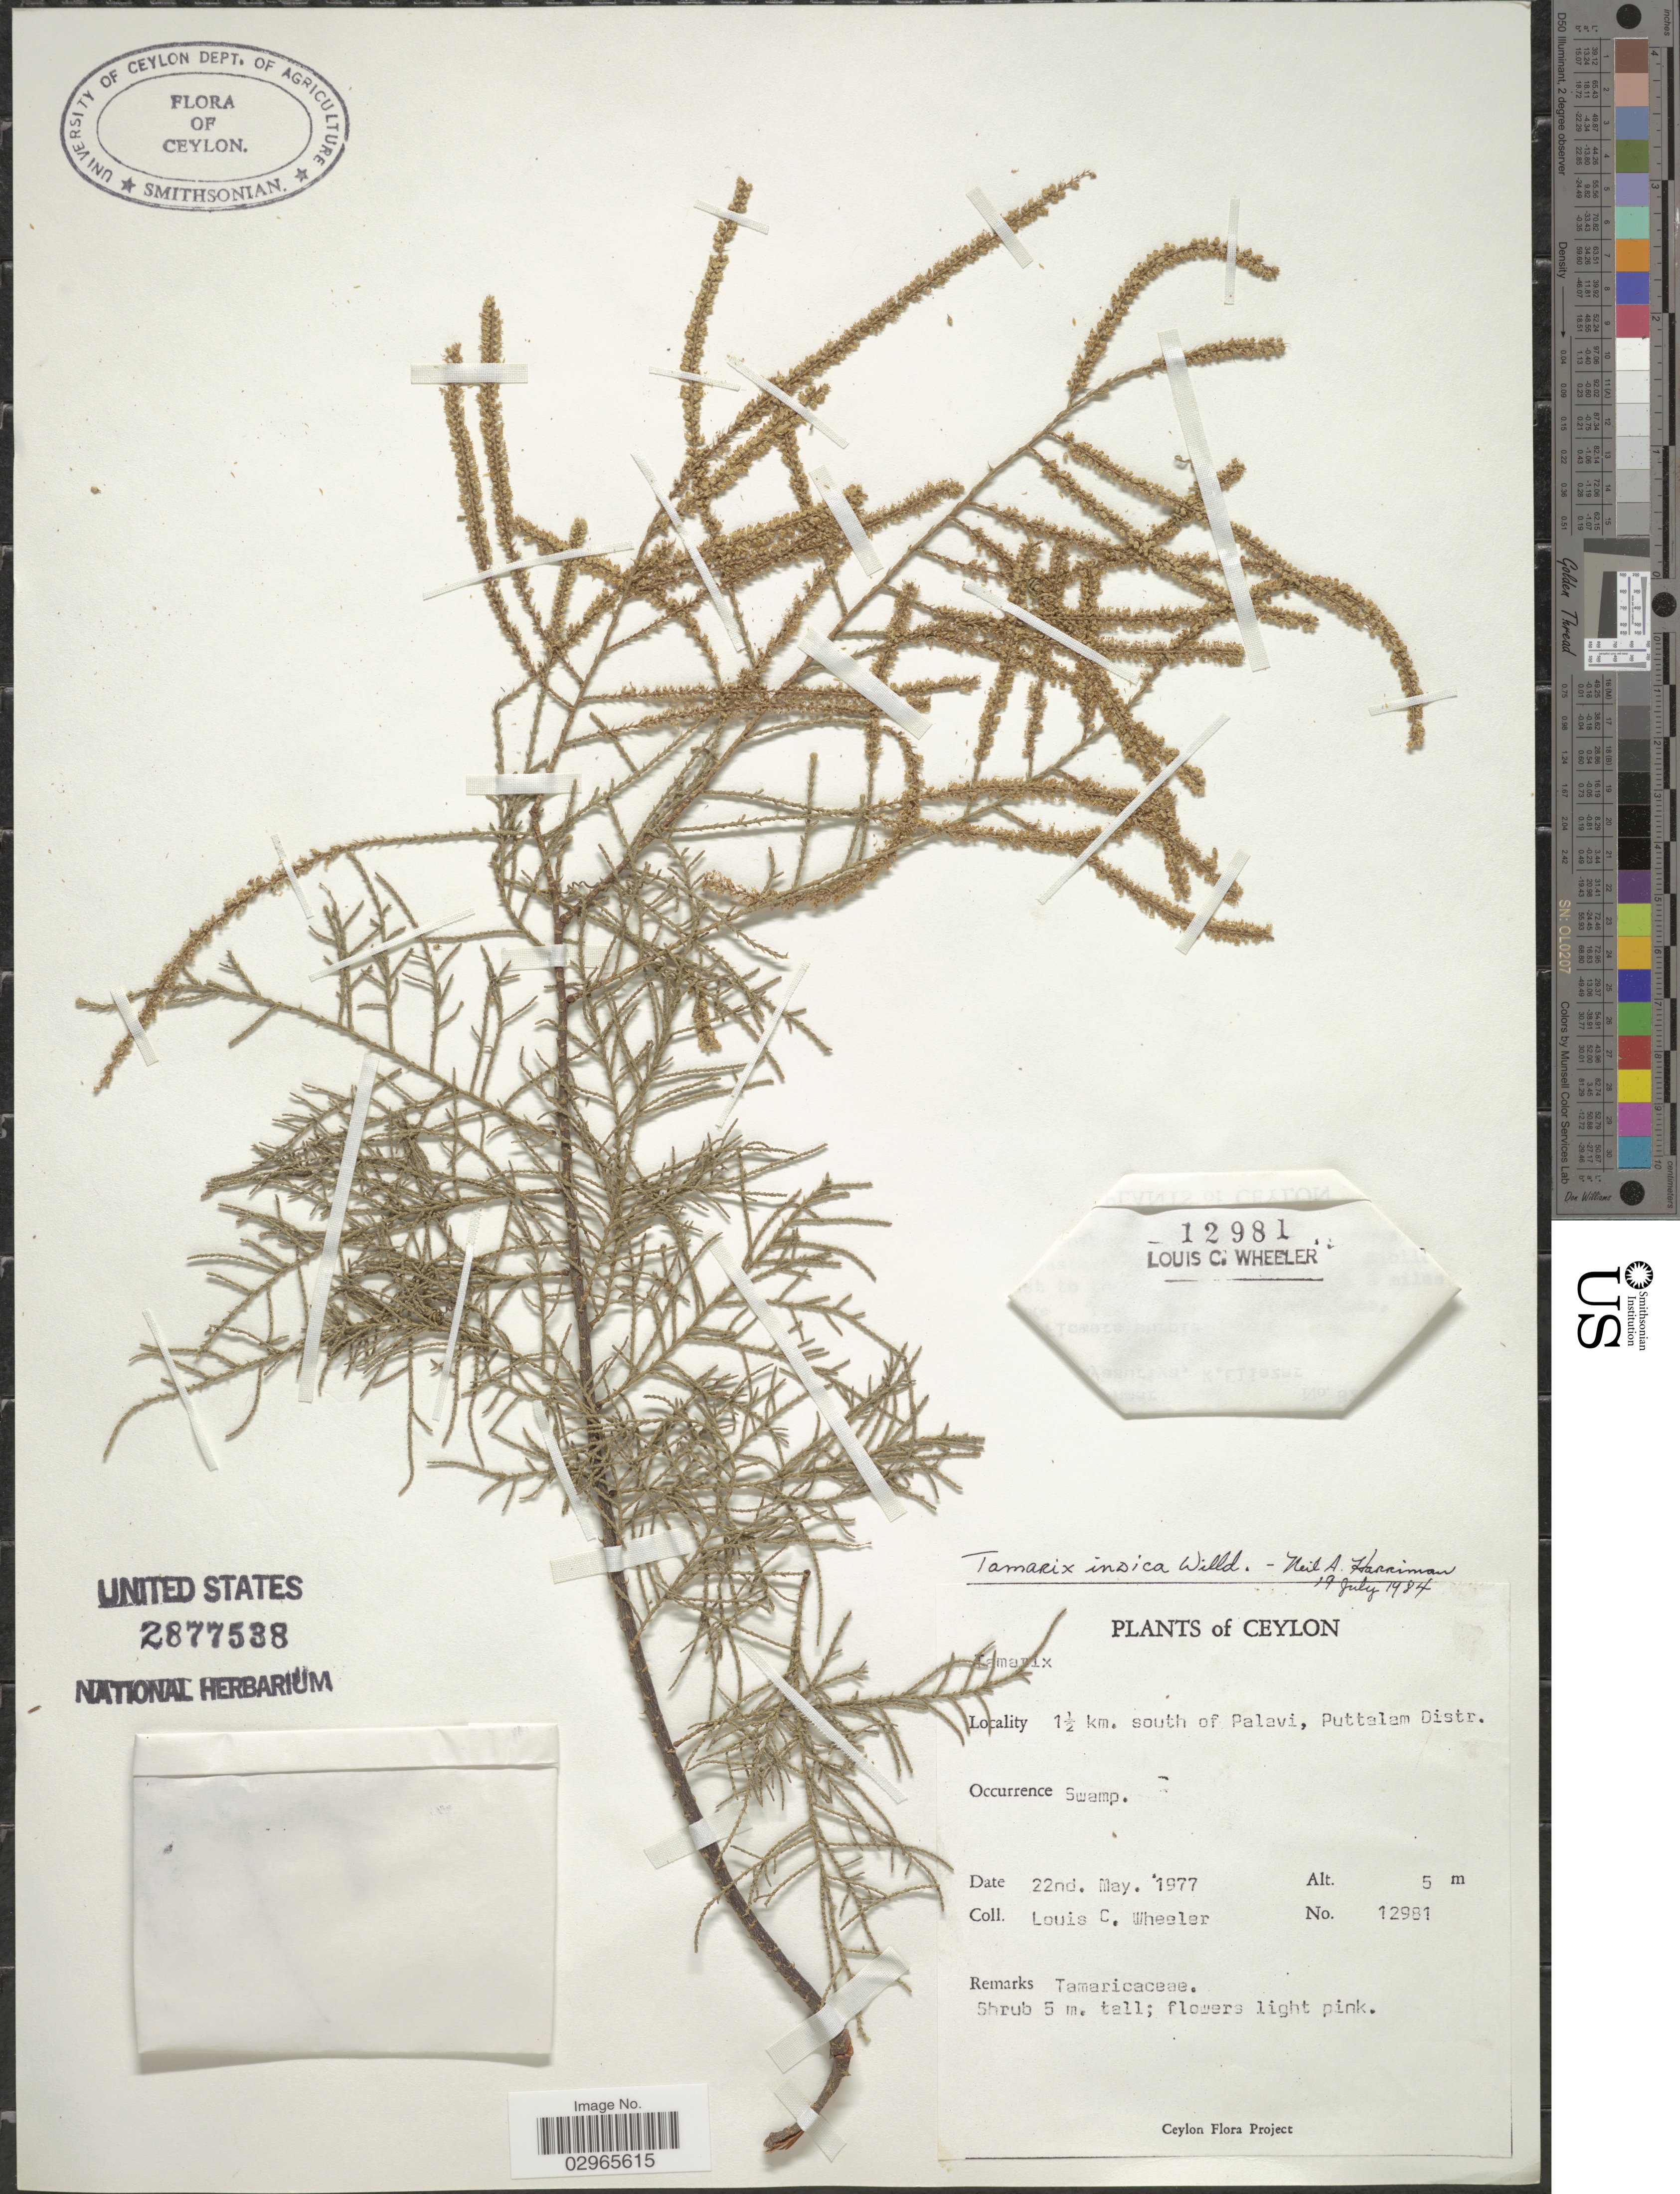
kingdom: Plantae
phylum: Tracheophyta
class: Magnoliopsida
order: Caryophyllales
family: Tamaricaceae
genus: Tamarix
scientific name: Tamarix indica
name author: Willd.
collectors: L. C. Wheeler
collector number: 12981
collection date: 1977-05-22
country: Sri Lanka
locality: Ceylon. 1½ km. south of Palavi, Puttalam Distr.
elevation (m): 5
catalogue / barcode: US 2877538